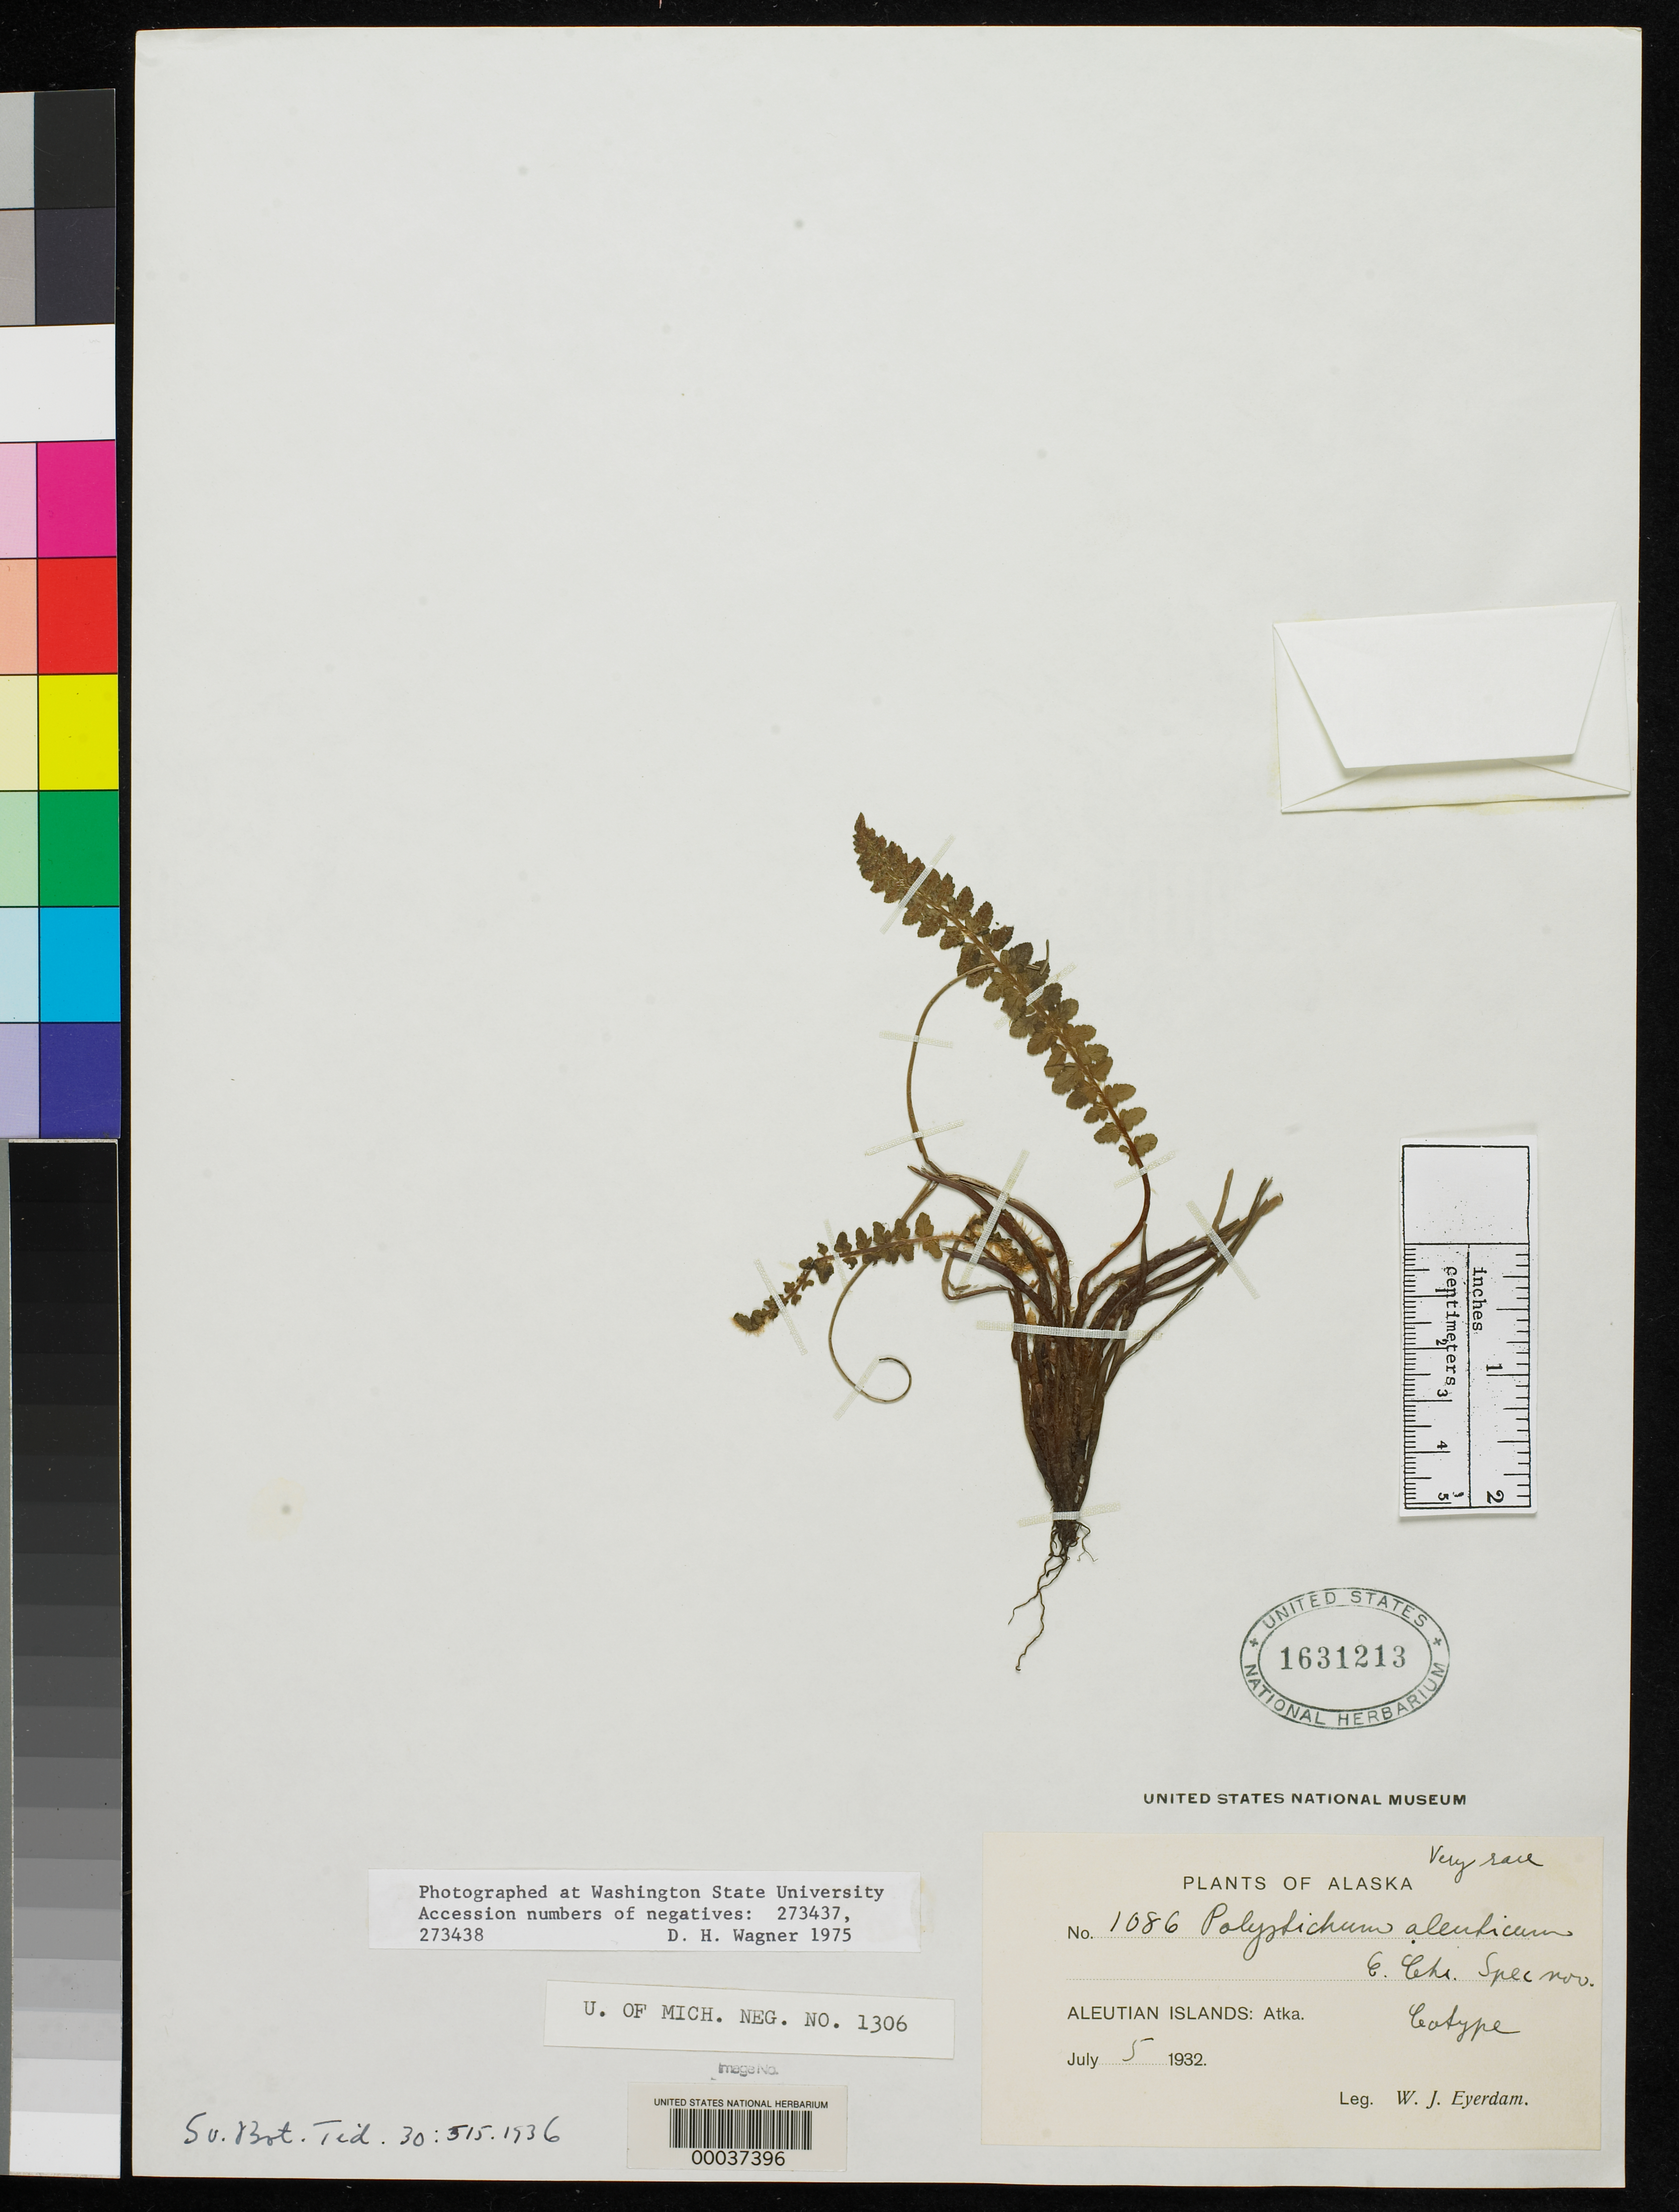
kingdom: Plantae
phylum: Tracheophyta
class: Polypodiopsida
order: Polypodiales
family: Dryopteridaceae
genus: Polystichum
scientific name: Polystichum aleuticum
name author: C. Chr.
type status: Type Collection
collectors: W. J. Eyerdam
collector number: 1086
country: United States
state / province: Alaska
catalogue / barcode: US 1631213